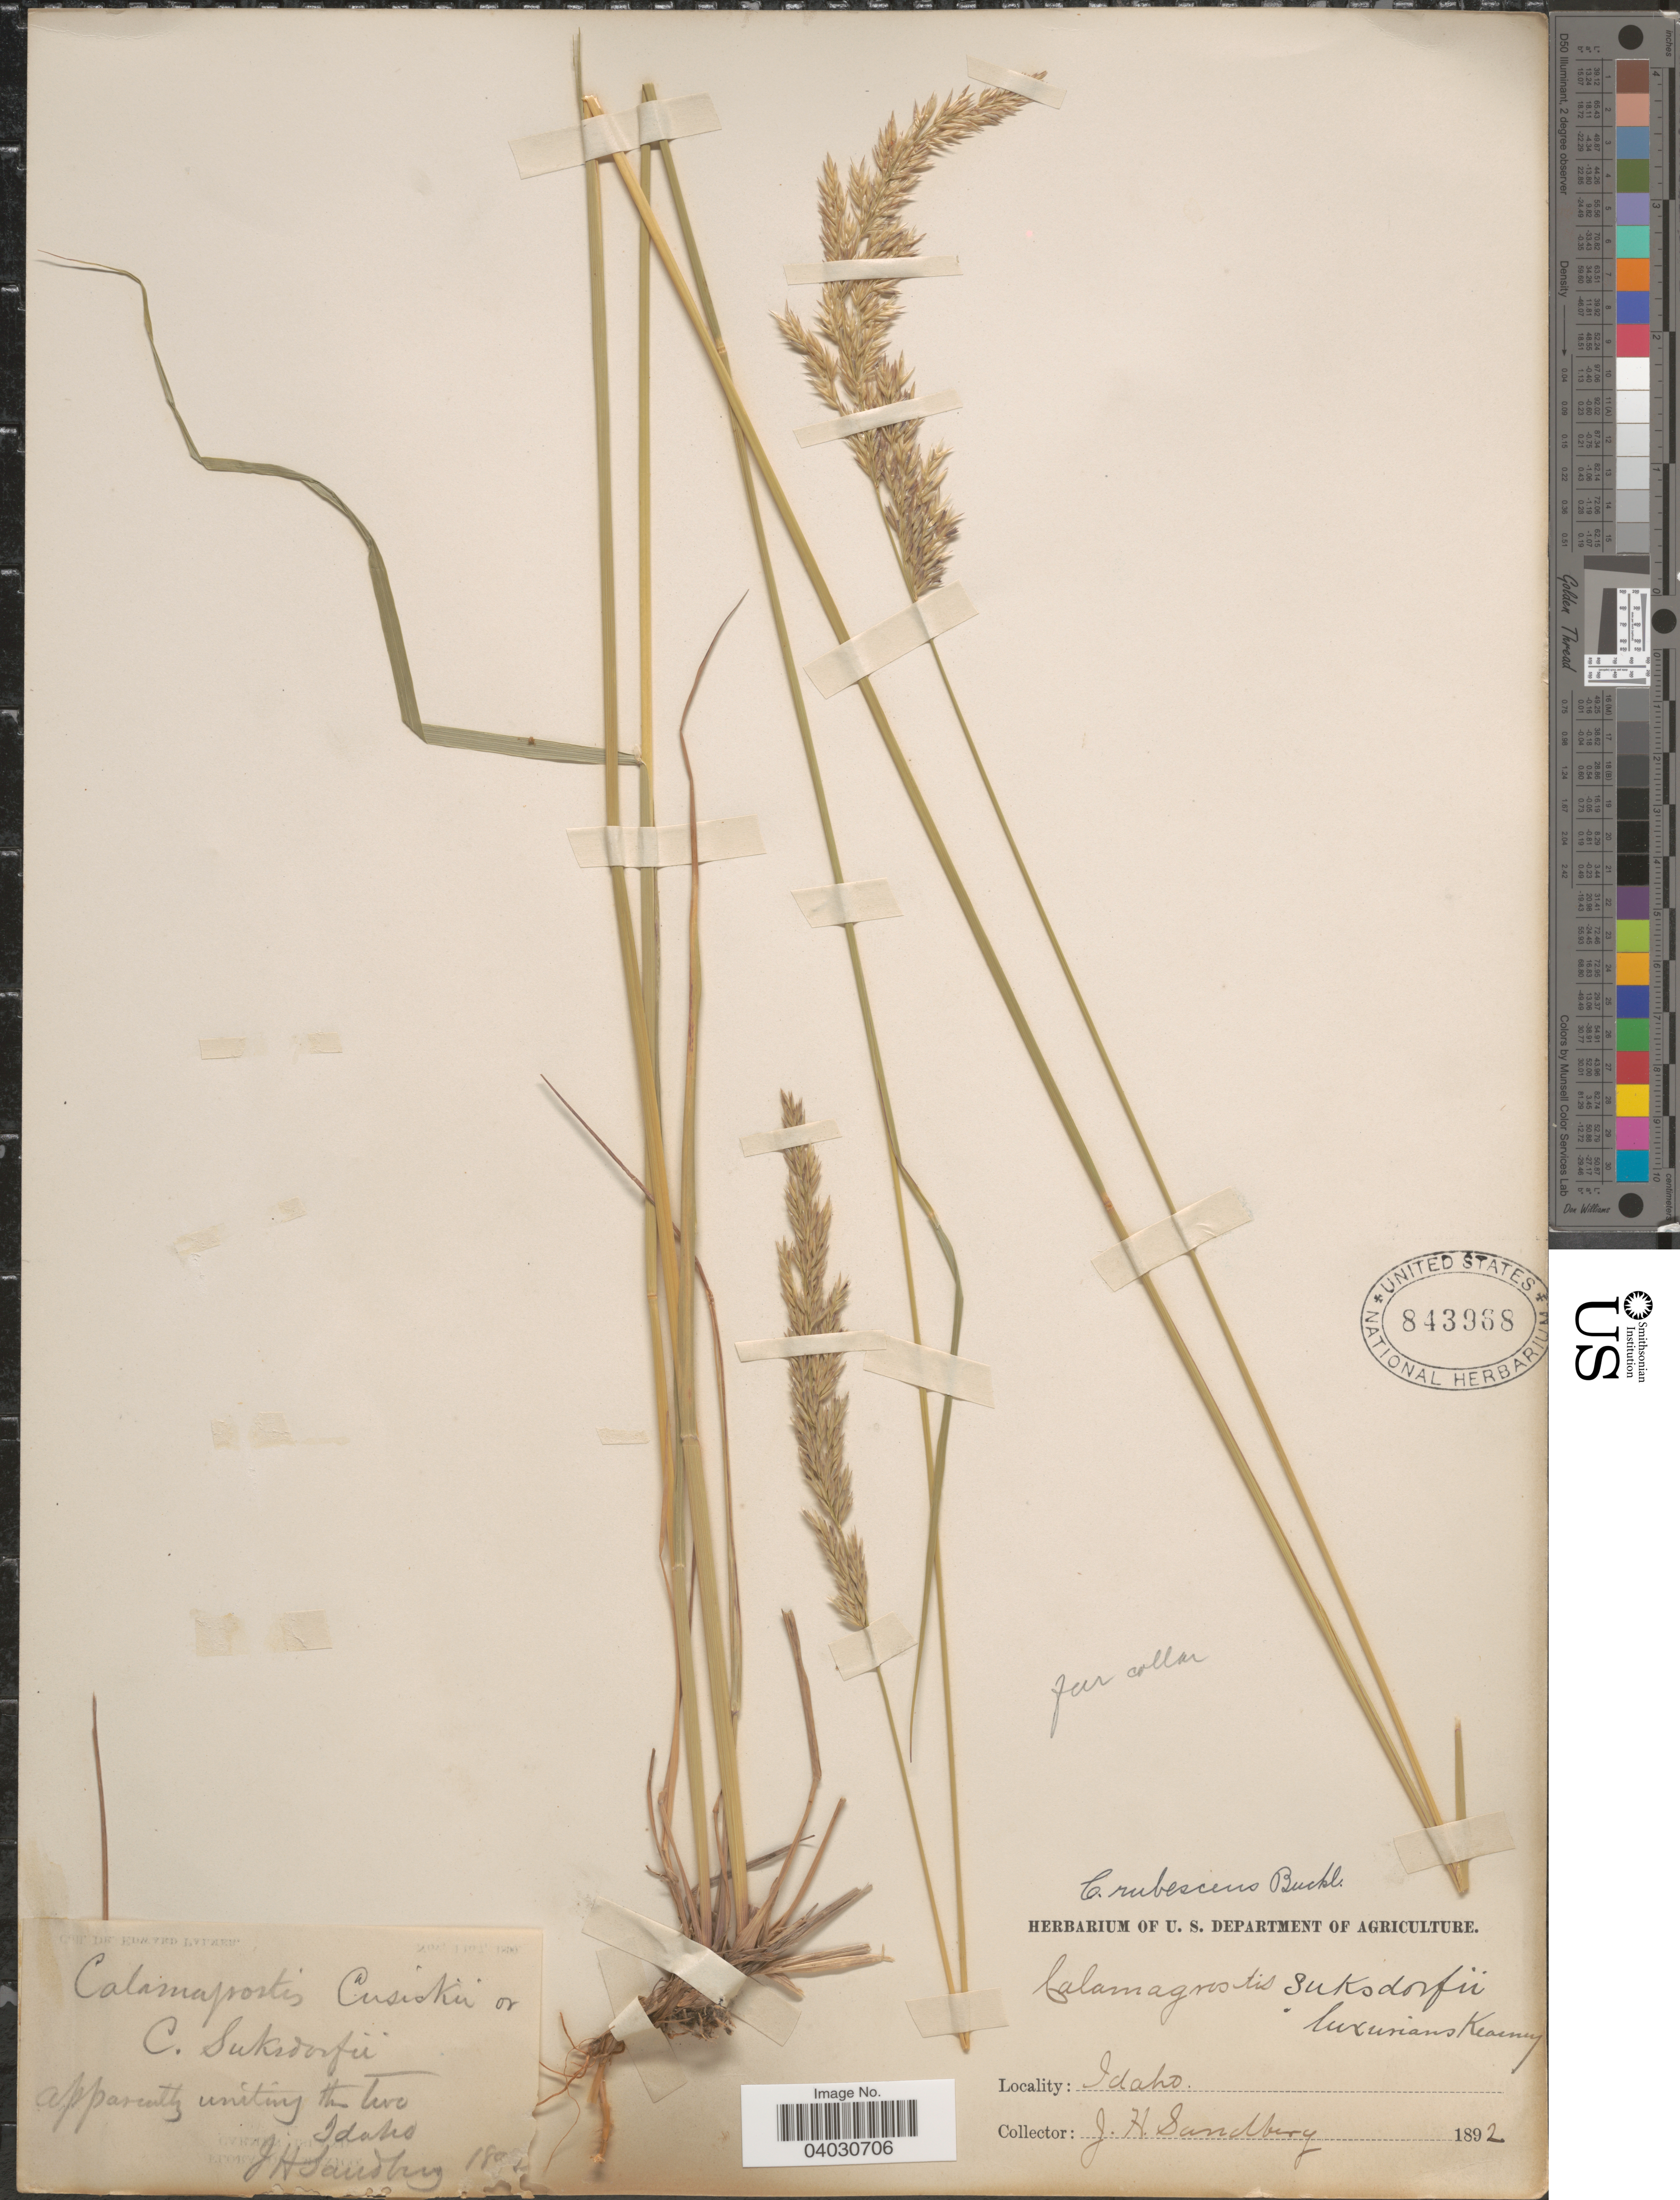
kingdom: Plantae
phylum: Tracheophyta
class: Liliopsida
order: Poales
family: Poaceae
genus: Calamagrostis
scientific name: Calamagrostis rubescens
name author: Buckley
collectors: J. H. Sandberg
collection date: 1892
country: United States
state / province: Idaho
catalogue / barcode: US 843968